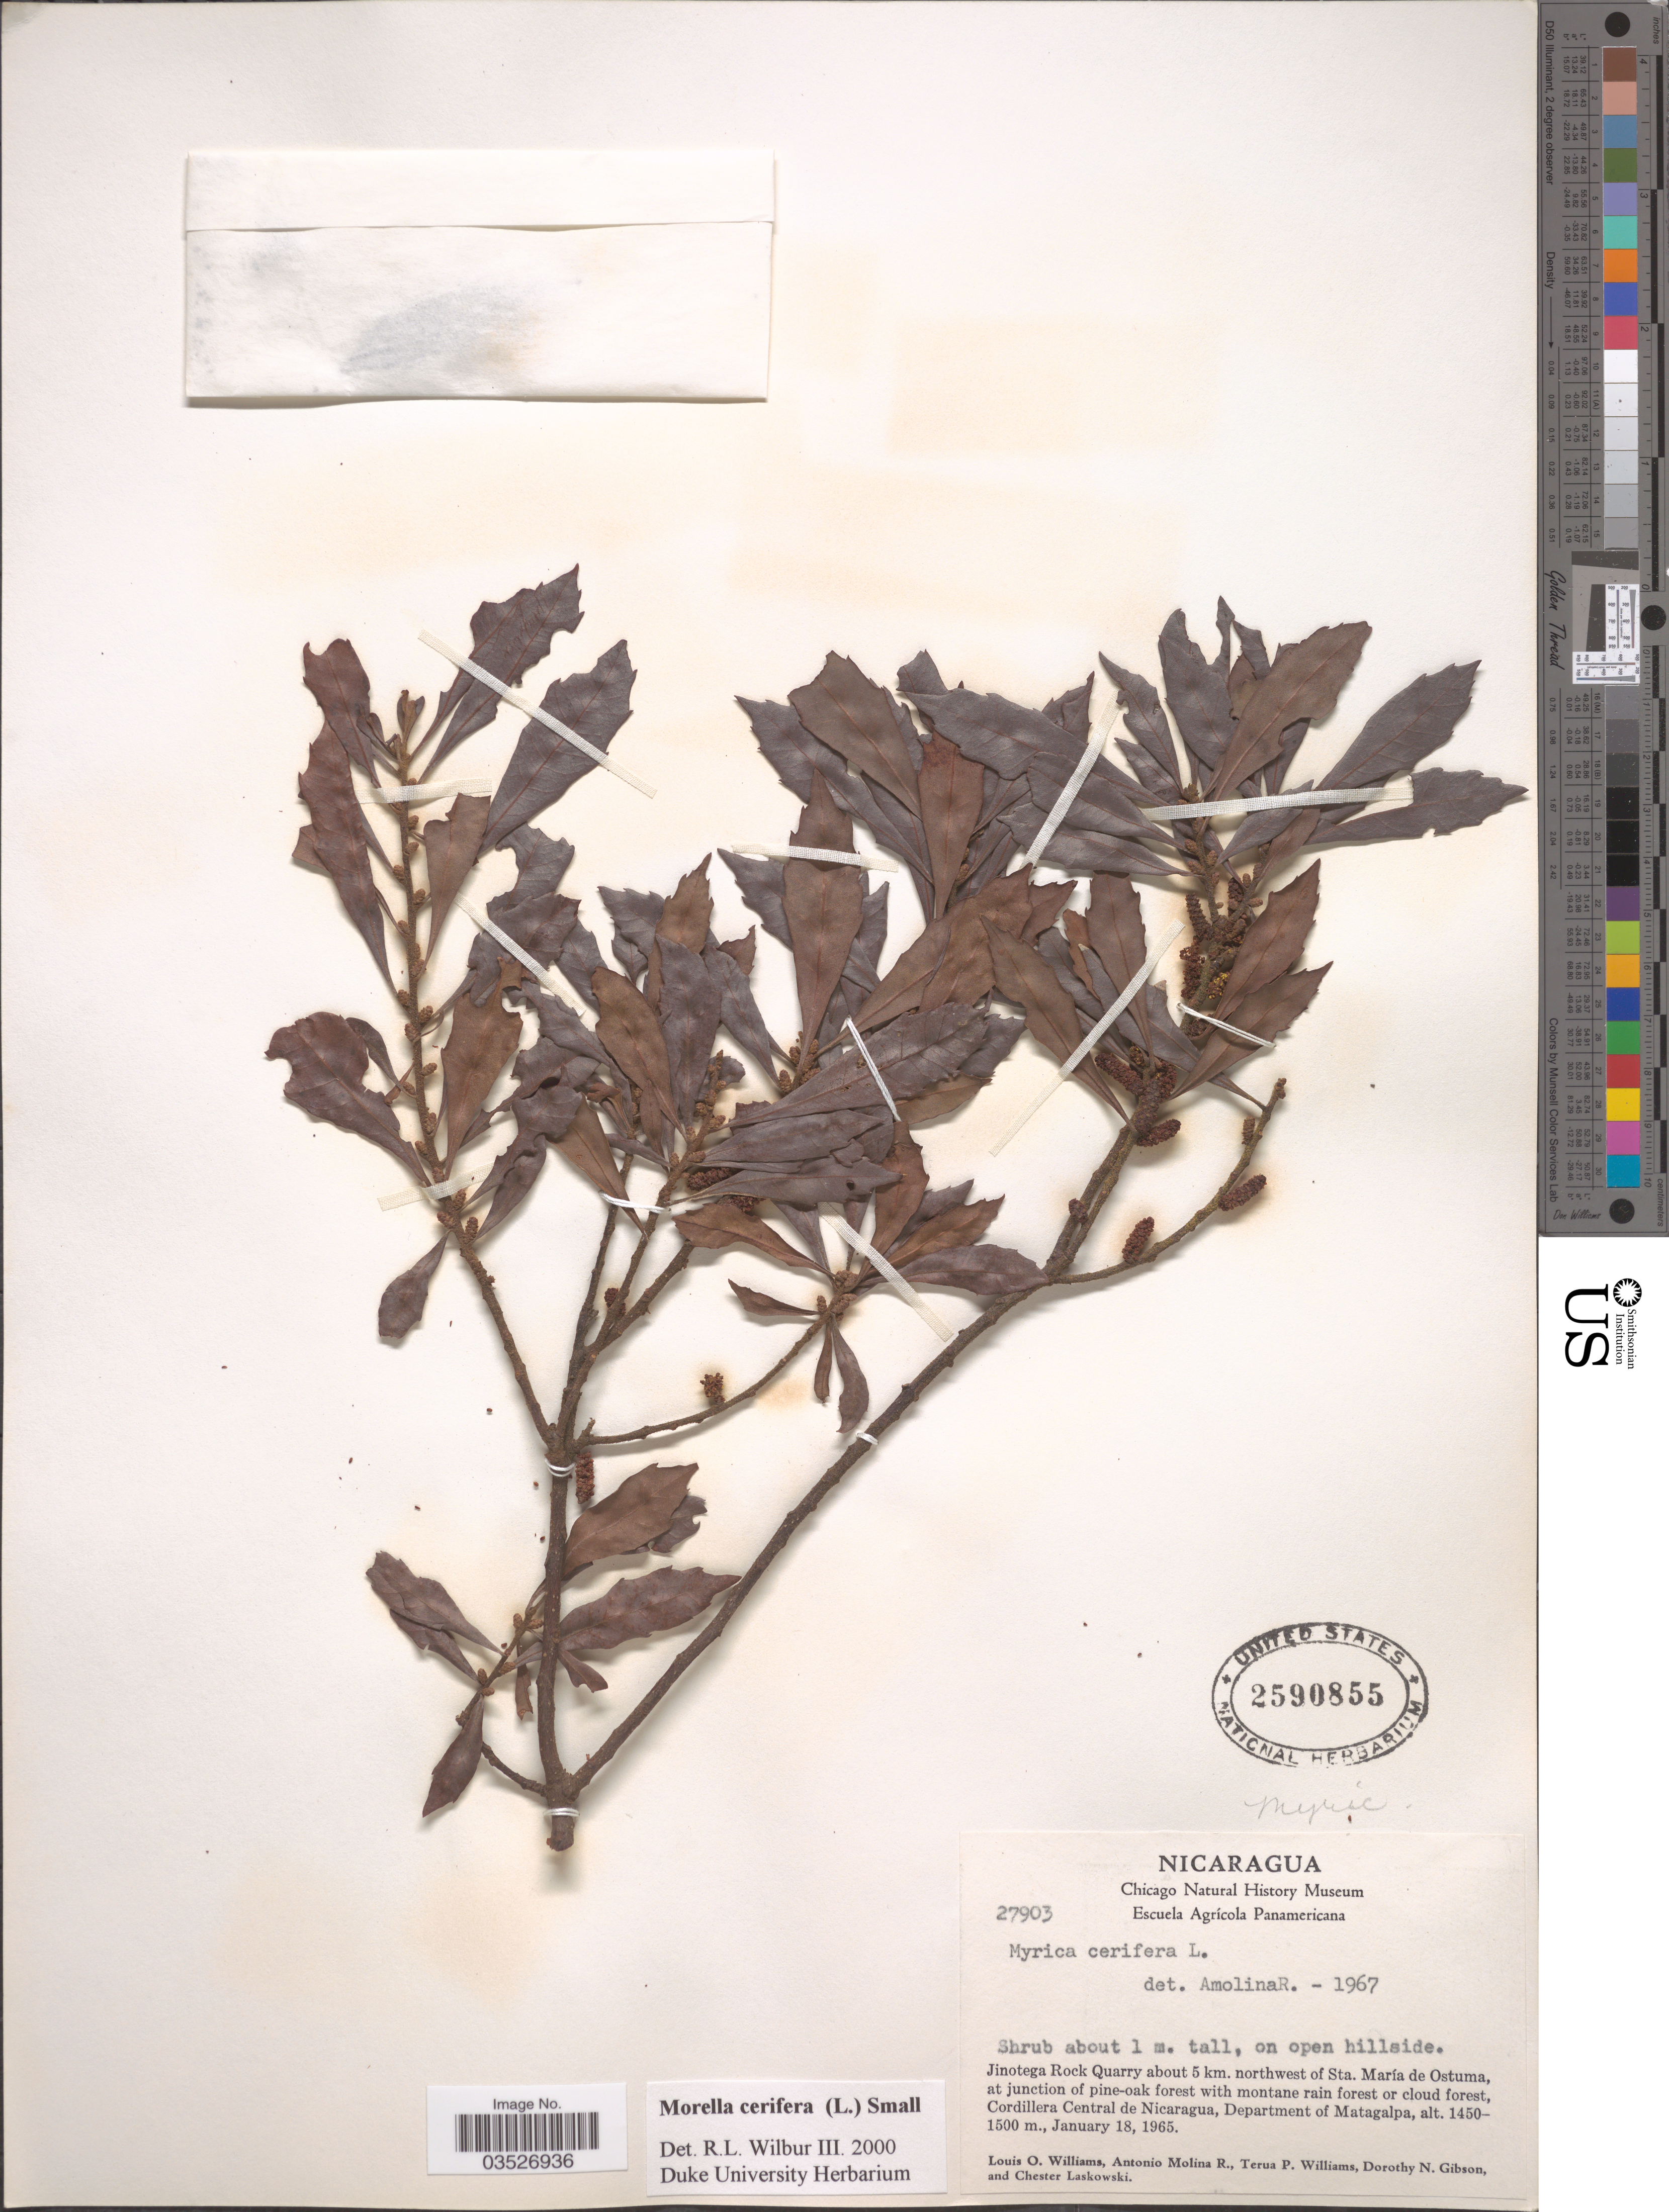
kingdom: Plantae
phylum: Tracheophyta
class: Magnoliopsida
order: Fagales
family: Myricaceae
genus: Morella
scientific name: Morella cerifera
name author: (L.) Small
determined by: Wilbur, R. L.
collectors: L. O. Williams, A. Molina R., T. Williams, D. N. Gibson & C. Laskowski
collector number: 27903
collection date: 1965-01-18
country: Nicaragua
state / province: Matagalpa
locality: Jinotega Rock Quarry about 5 km. northwest of Sta. María de Ostuma, at junction of pine-oak forest with montane rain forest or cloud forest, Cordillera Central de Nicaragua, Department of Matagalpa.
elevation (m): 1450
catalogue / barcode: US 2590855